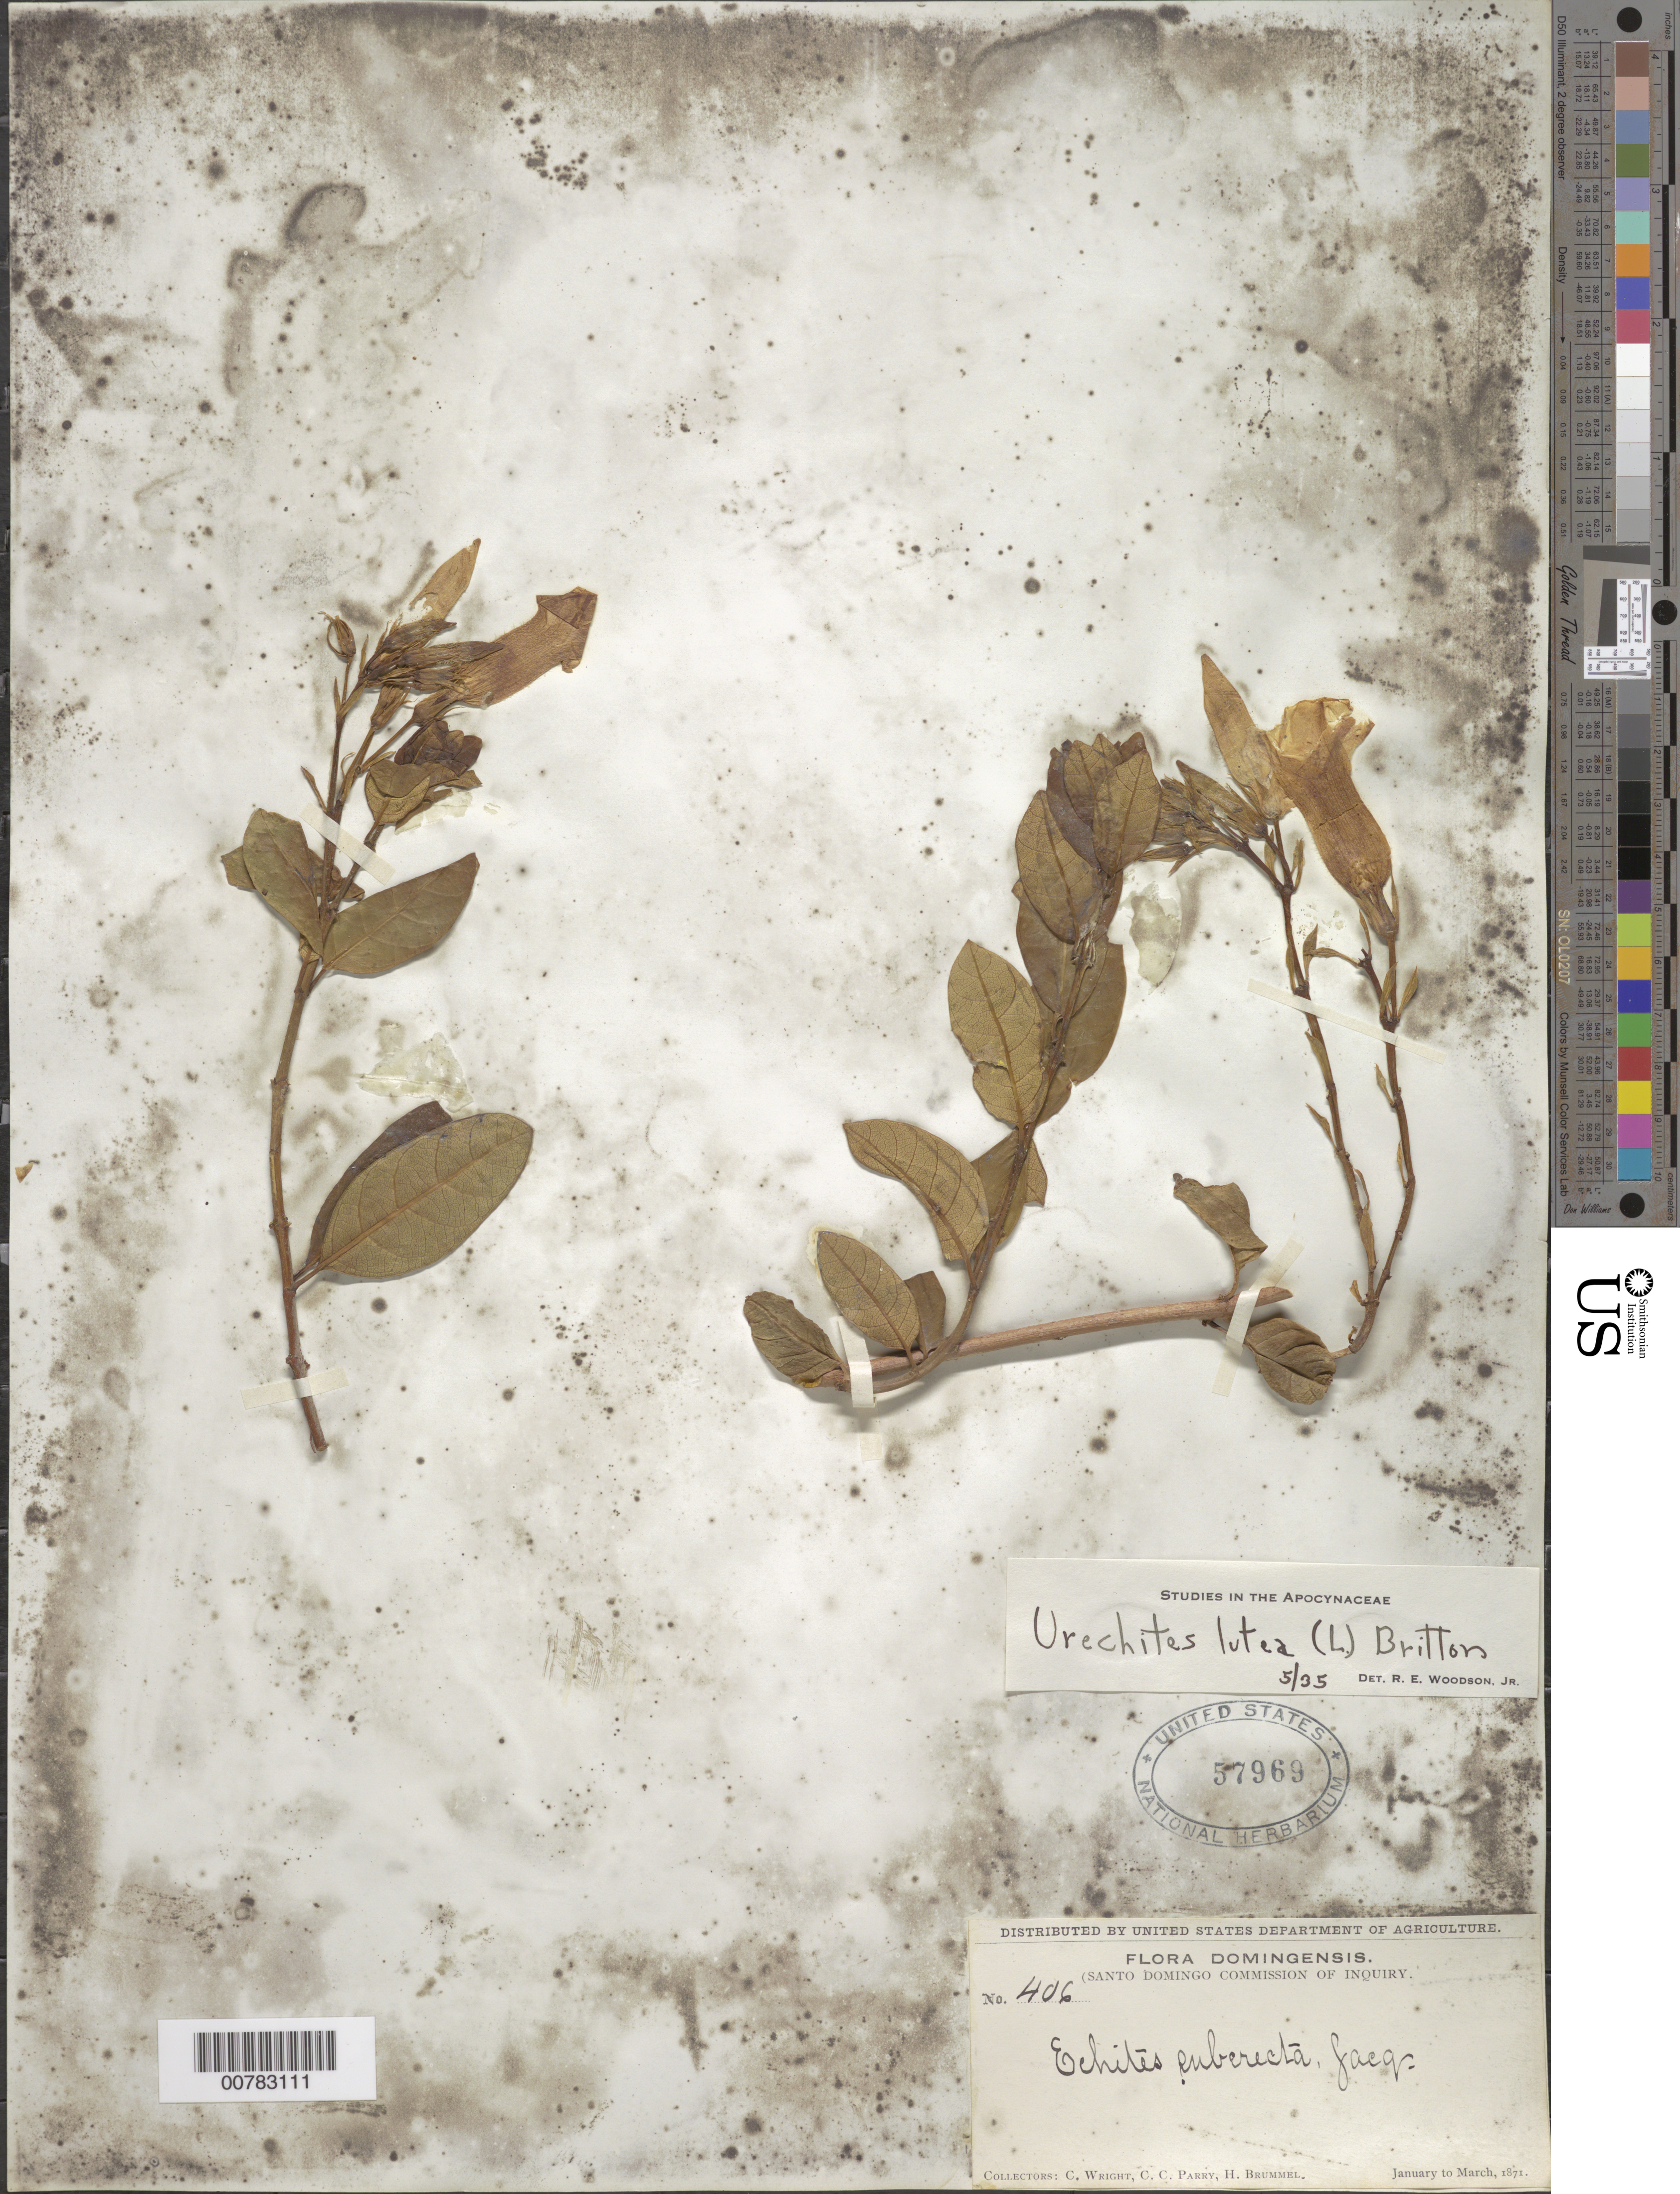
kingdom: Plantae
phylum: Tracheophyta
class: Magnoliopsida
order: Gentianales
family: Apocynaceae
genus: Pentalinon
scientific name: Pentalinon luteum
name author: (L.) B.F. Hansen & Wunderlin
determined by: Woodson, R. E., Jr.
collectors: C. Wright, C. C. Parry & H. Brummel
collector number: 406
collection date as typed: Jan 1871 to -- Mar 1871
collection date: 1871-01/1871-03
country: Dominican Republic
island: Hispaniola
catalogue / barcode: US 57969